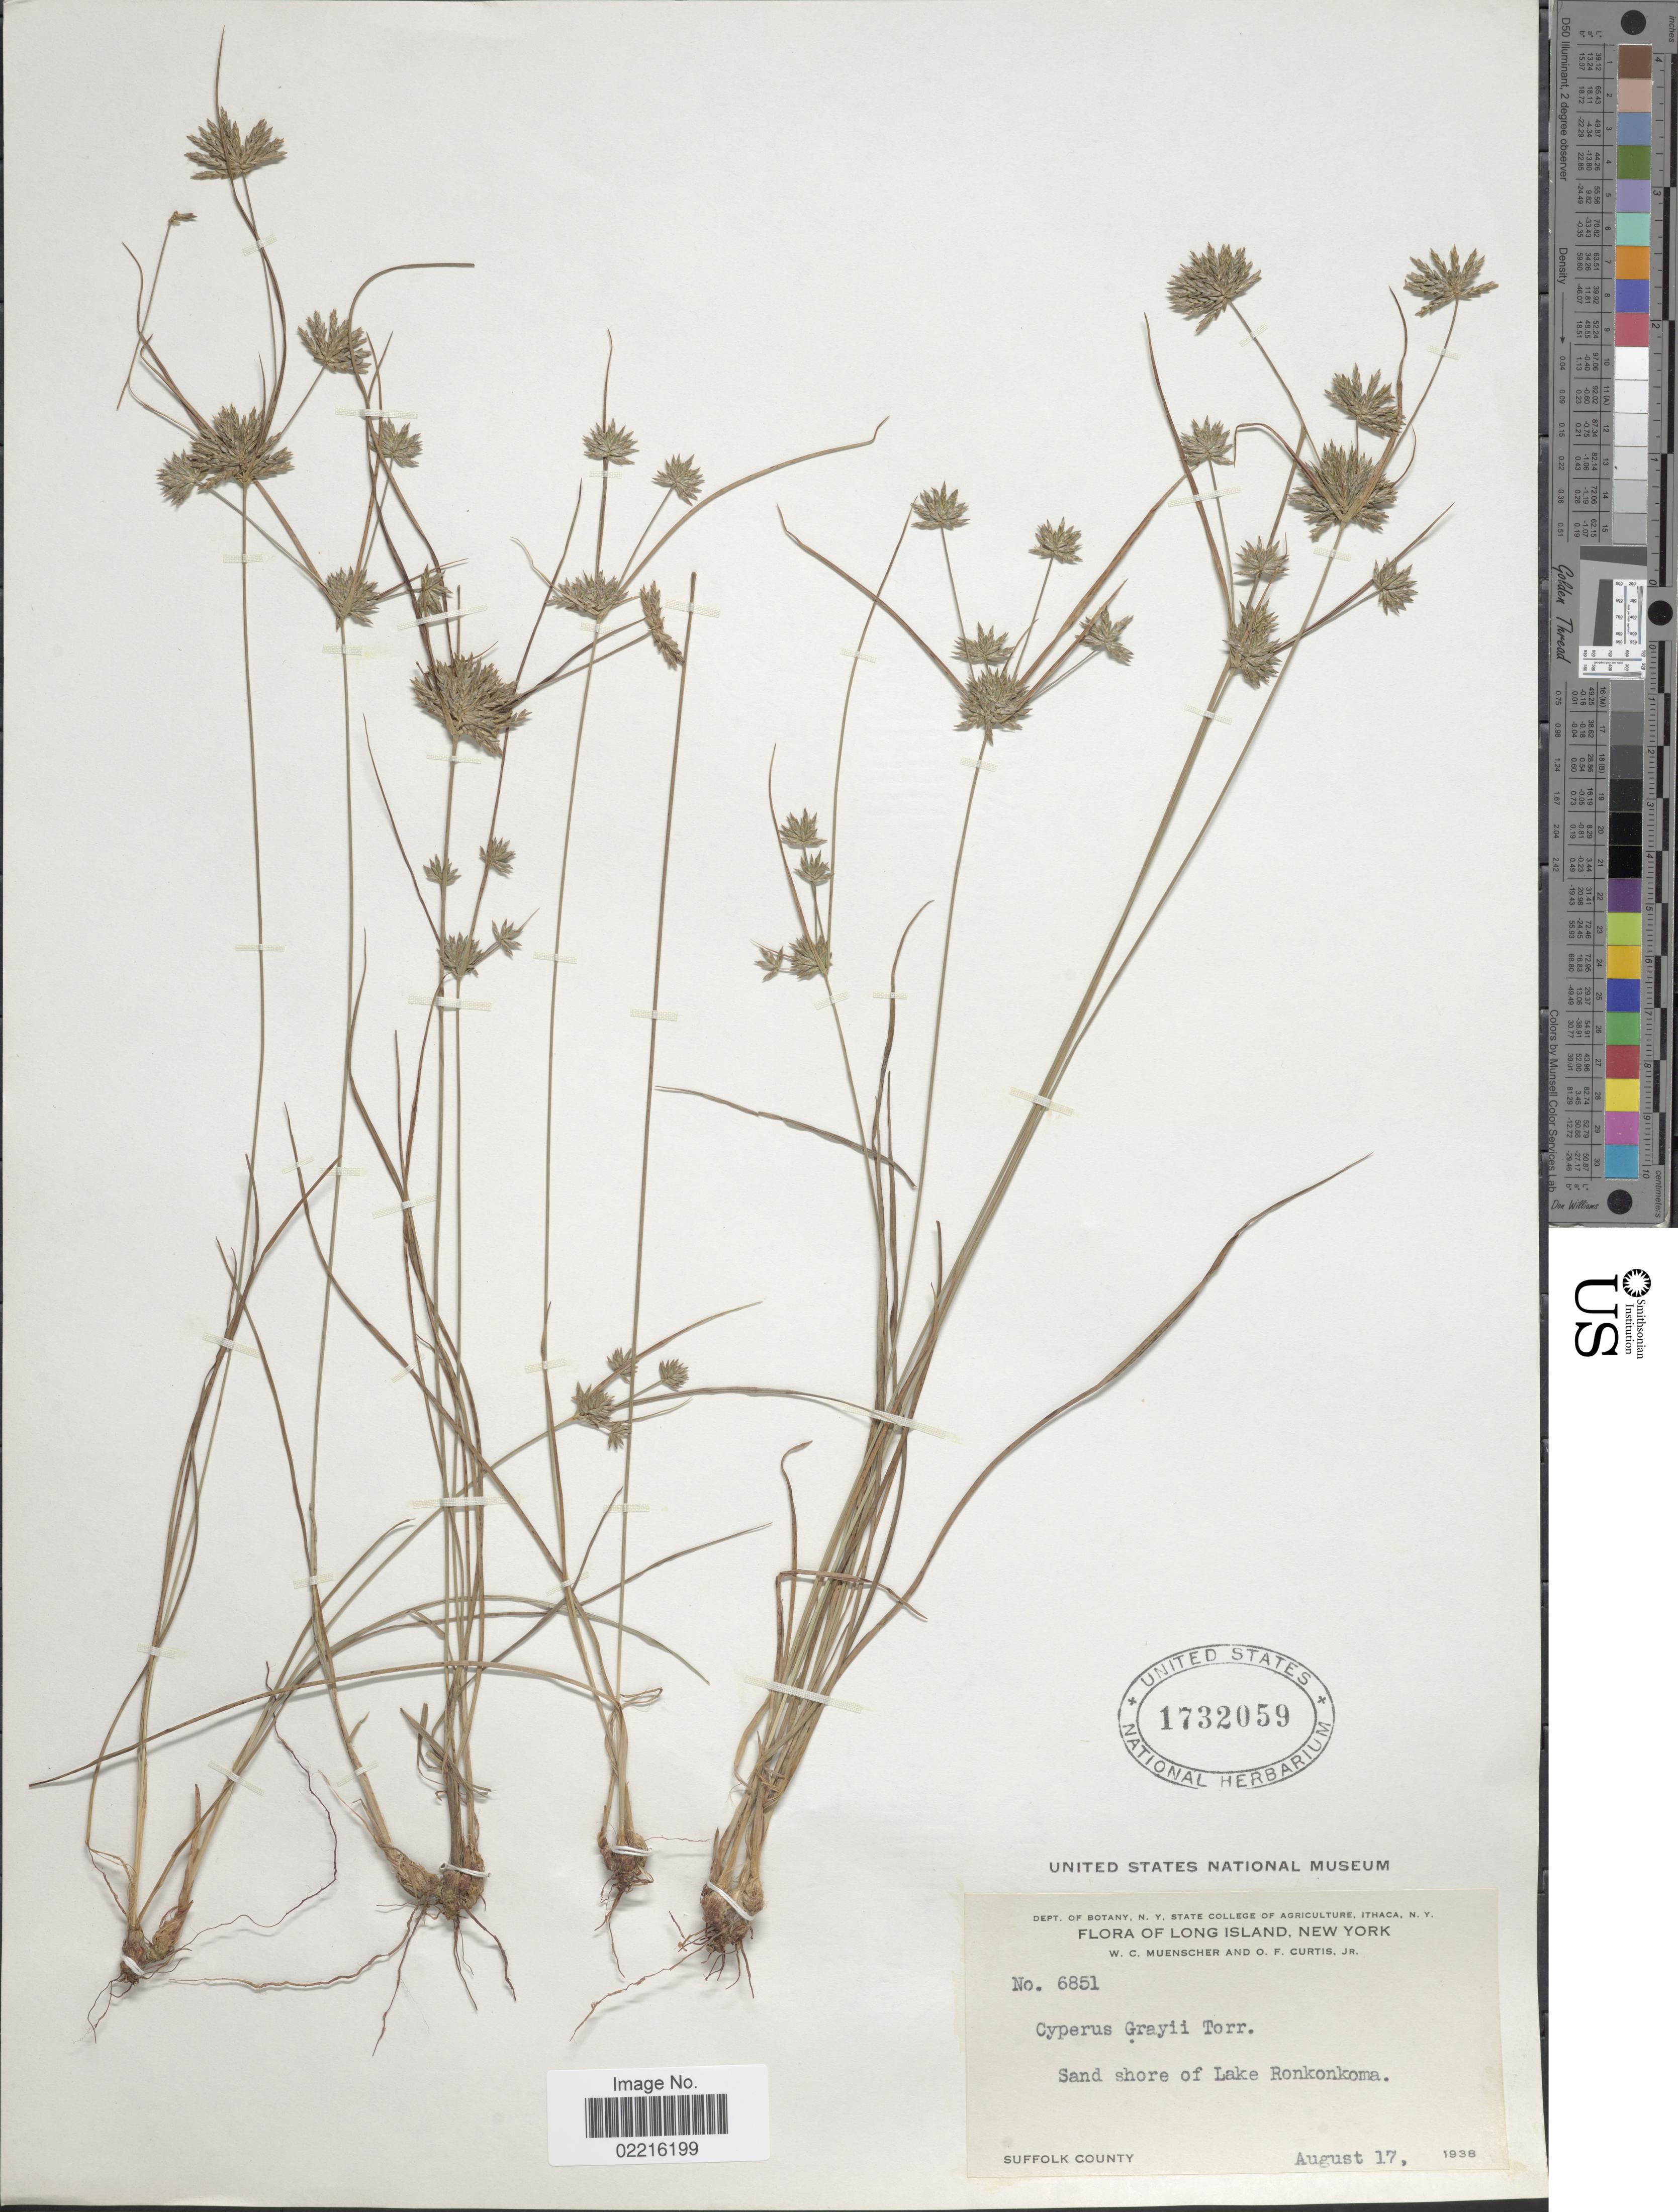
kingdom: Plantae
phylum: Tracheophyta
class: Liliopsida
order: Poales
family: Cyperaceae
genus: Cyperus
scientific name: Cyperus grayi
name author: Torr.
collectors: M. Muenscher & O. Curtis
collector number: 6851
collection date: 1938-08-17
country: United States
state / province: New York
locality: Long Island, Sand shore of Lake Ronkonkoma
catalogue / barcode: US 1732059